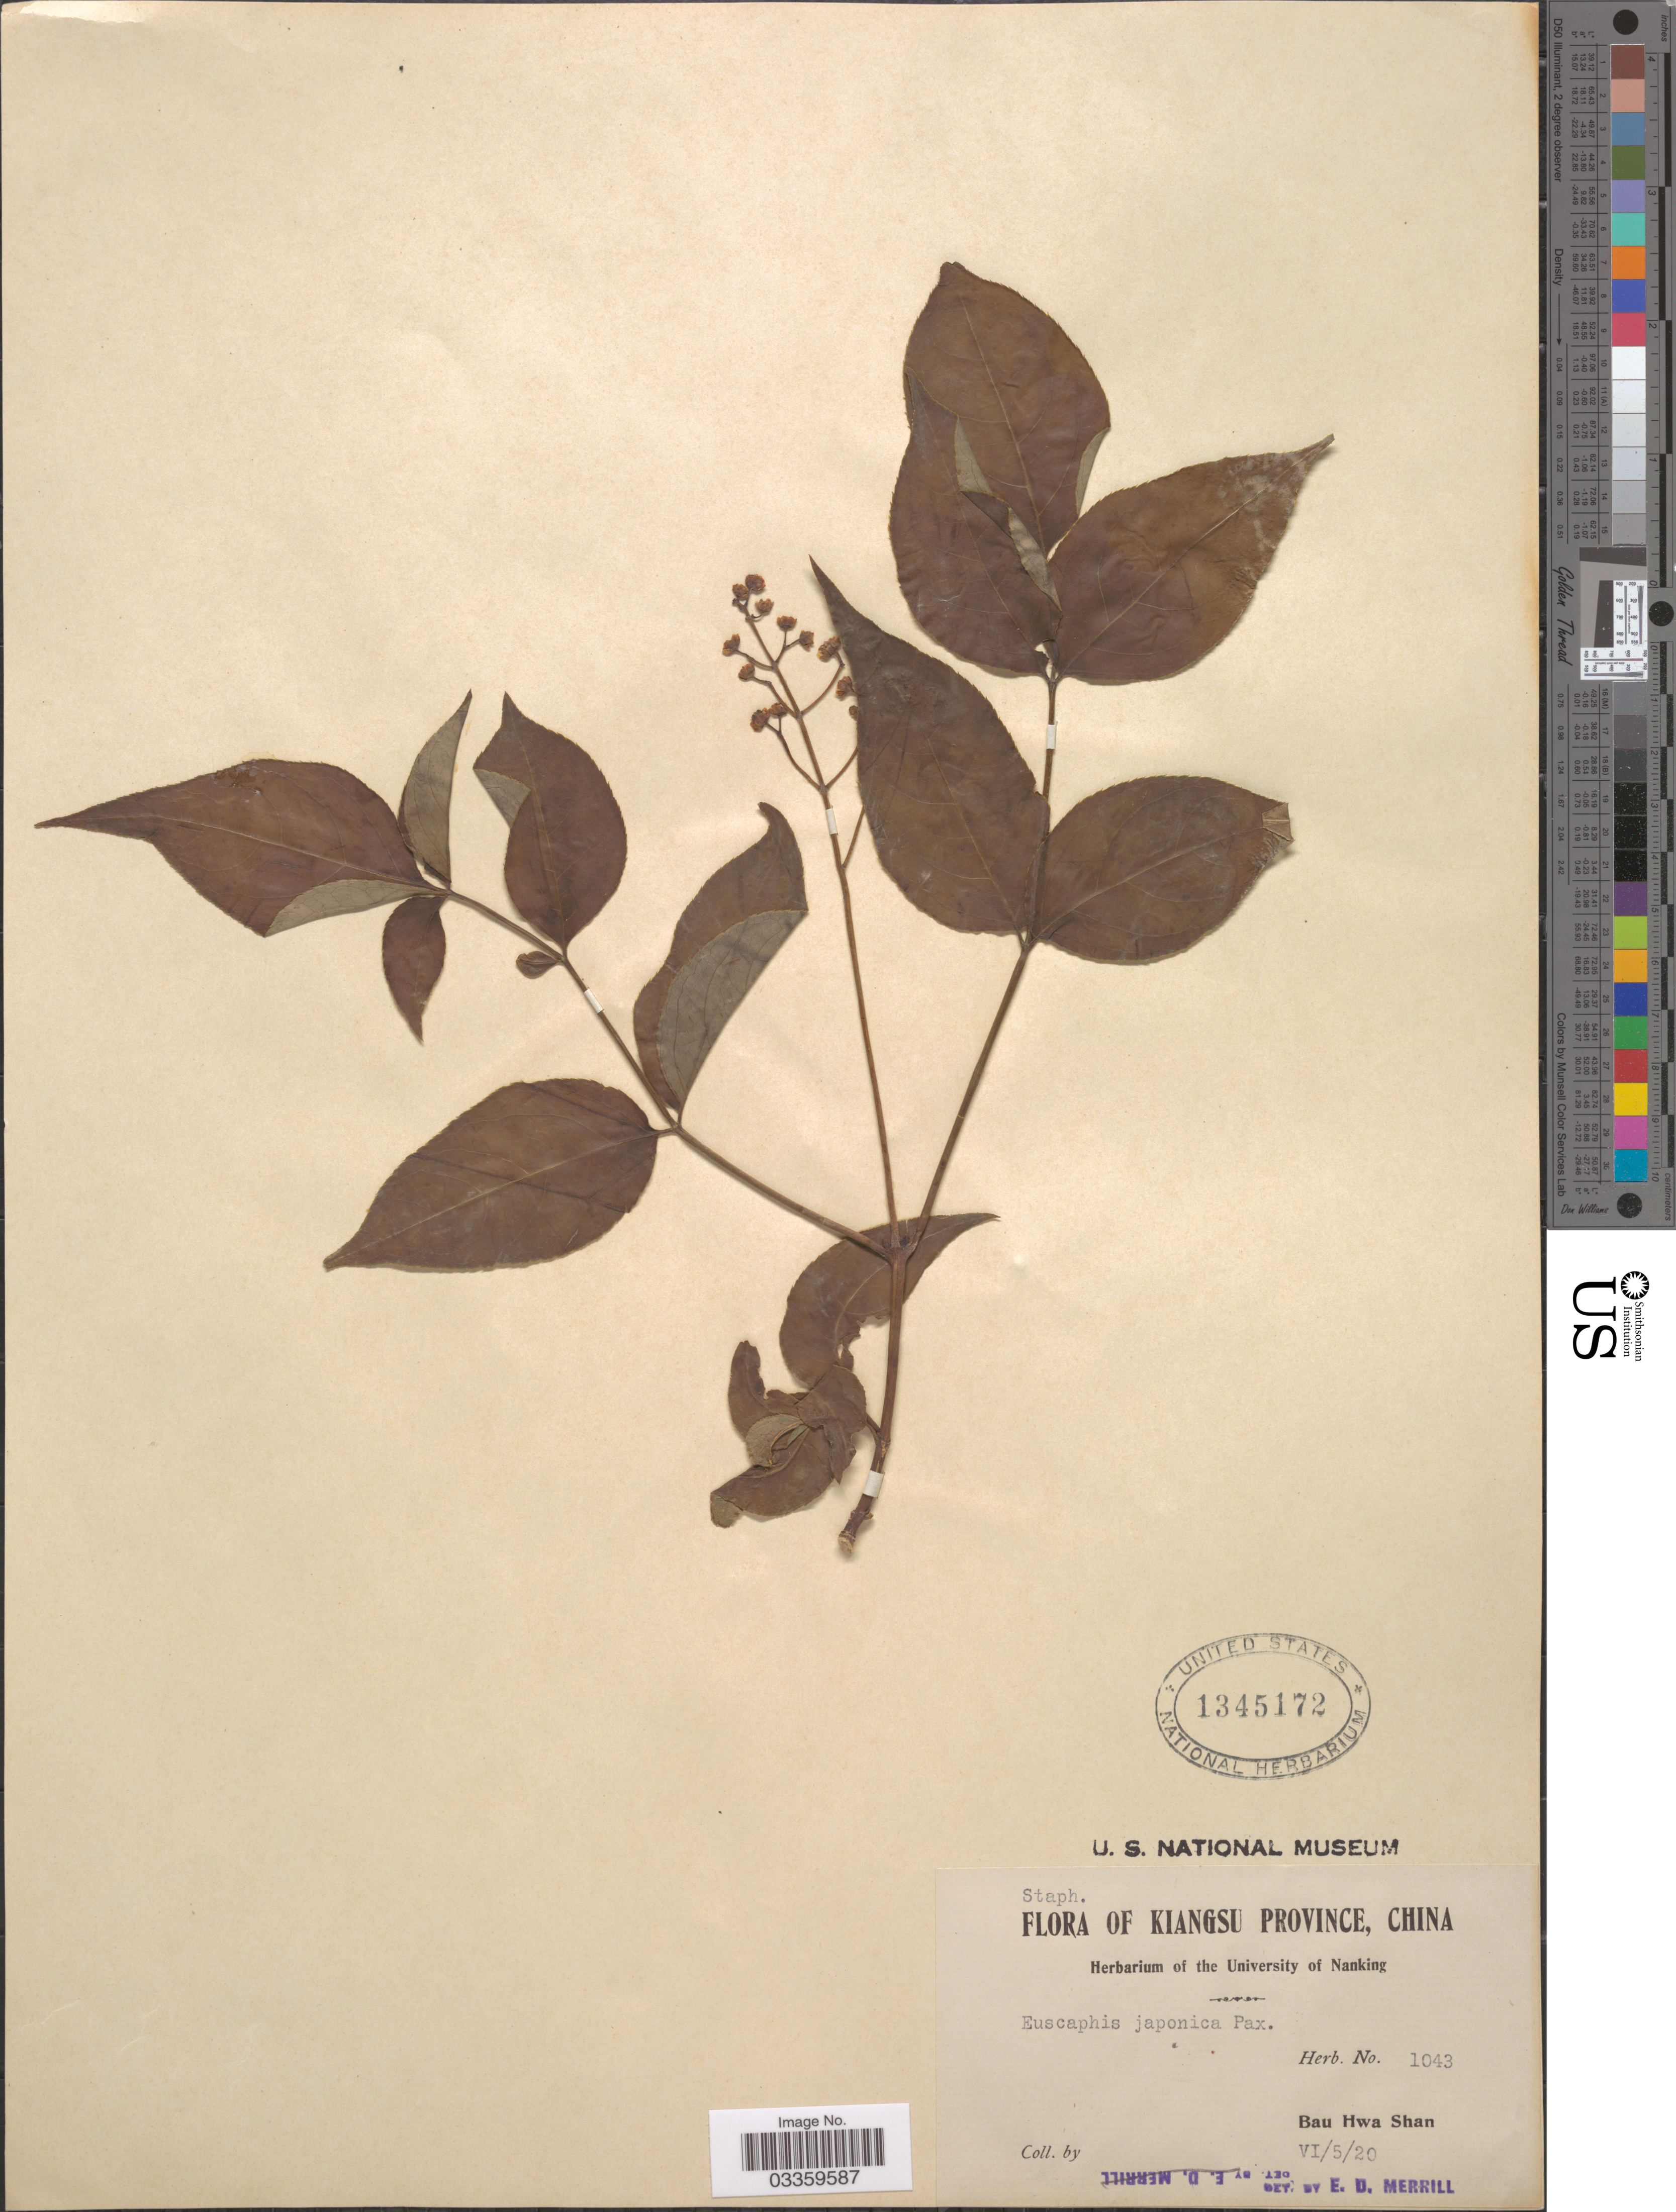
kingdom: Plantae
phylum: Tracheophyta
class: Magnoliopsida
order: Crossosomatales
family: Staphyleaceae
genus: Euscaphis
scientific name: Euscaphis japonica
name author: (Thunb.) Kanitz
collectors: ex herb. University of Nanking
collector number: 1043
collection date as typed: Transcribed d/m/y: 5/6/20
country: China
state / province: Jiangsu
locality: Kiangsu Province, Bau Hwa Shan.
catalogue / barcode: US 1345172